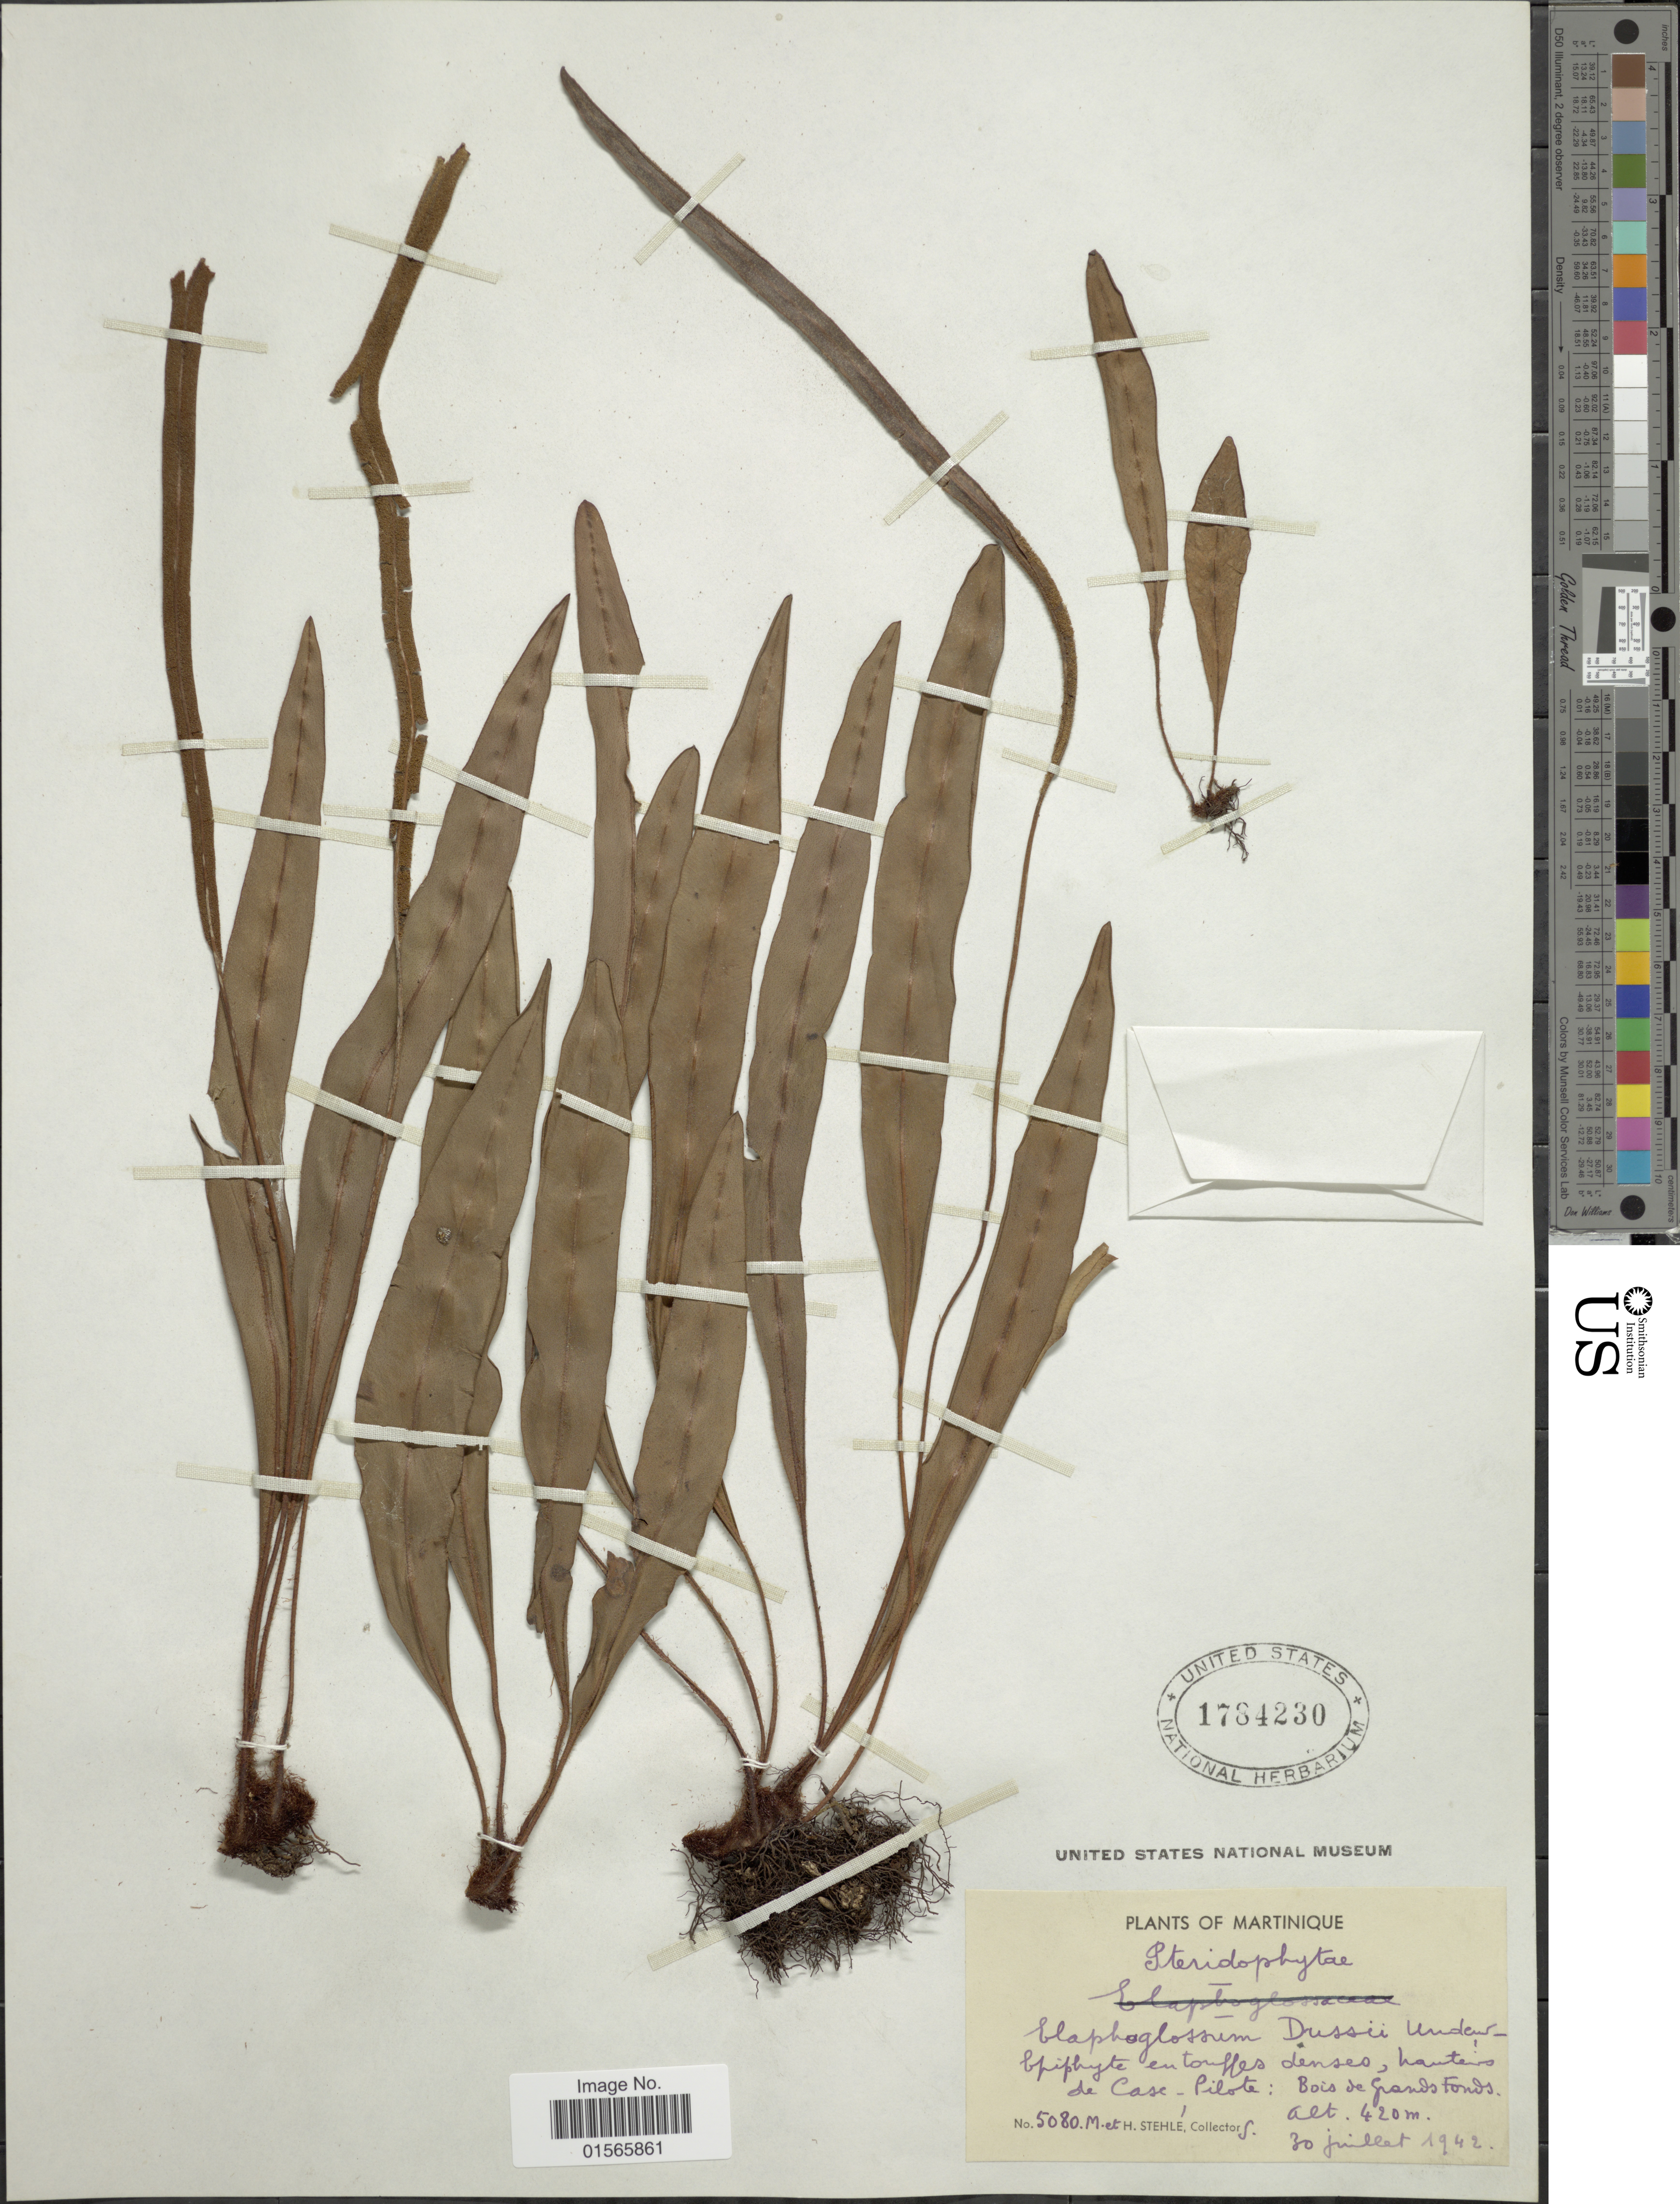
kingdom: Plantae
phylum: Tracheophyta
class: Polypodiopsida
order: Polypodiales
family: Dryopteridaceae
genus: Elaphoglossum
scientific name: Elaphoglossum petiolatum var. dussii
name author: (Underw. ex Maxon) Proctor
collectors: M. Stehlé & H. Stehlé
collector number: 5080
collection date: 1942-07-30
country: Martinique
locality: Hauteurs de Case - Pilote: Bois de Grands Fonds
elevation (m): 420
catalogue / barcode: US 1784230